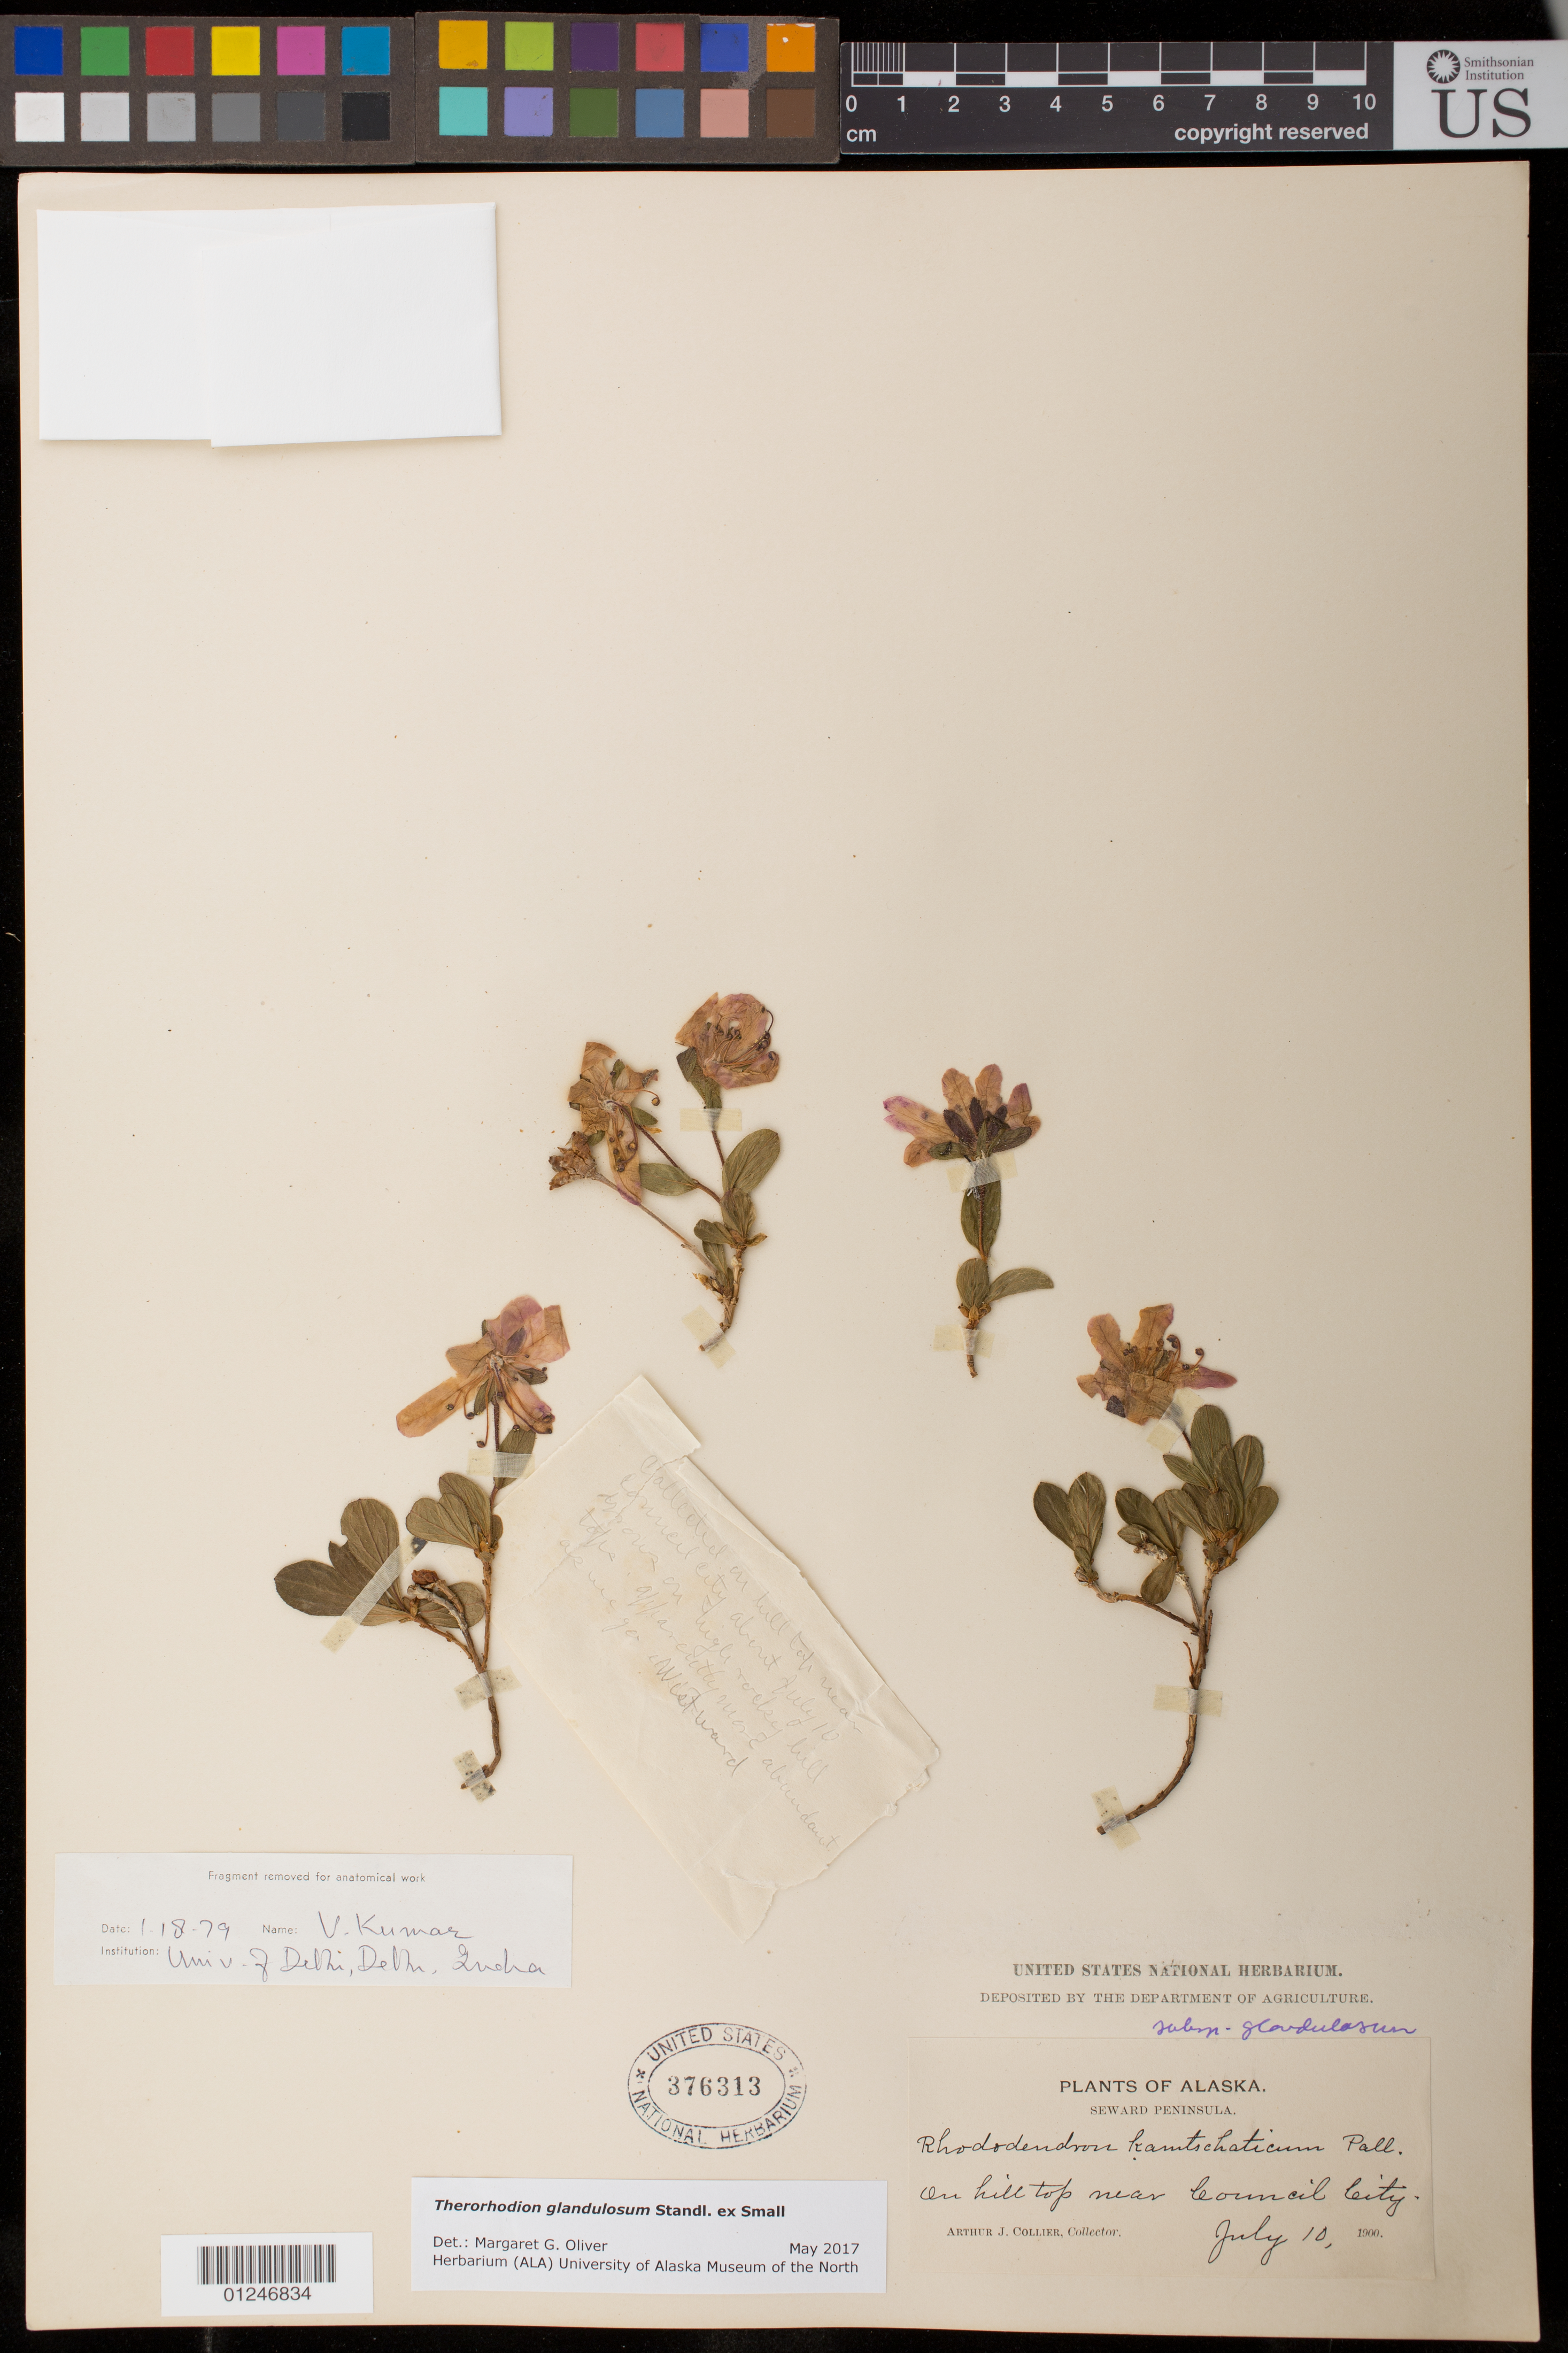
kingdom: Plantae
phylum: Tracheophyta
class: Magnoliopsida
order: Ericales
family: Ericaceae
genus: Therorhodion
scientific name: Therorhodion glandulosum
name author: Standl. ex Small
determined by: Oliver, M. G., (ALA), University of Alaska Museum of the North (UNITED STATES)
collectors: A. Collier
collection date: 1900-07-10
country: United States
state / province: Alaska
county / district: Nome C. A.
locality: Sweard Peninsula, hill top near Council City.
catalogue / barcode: US 376313